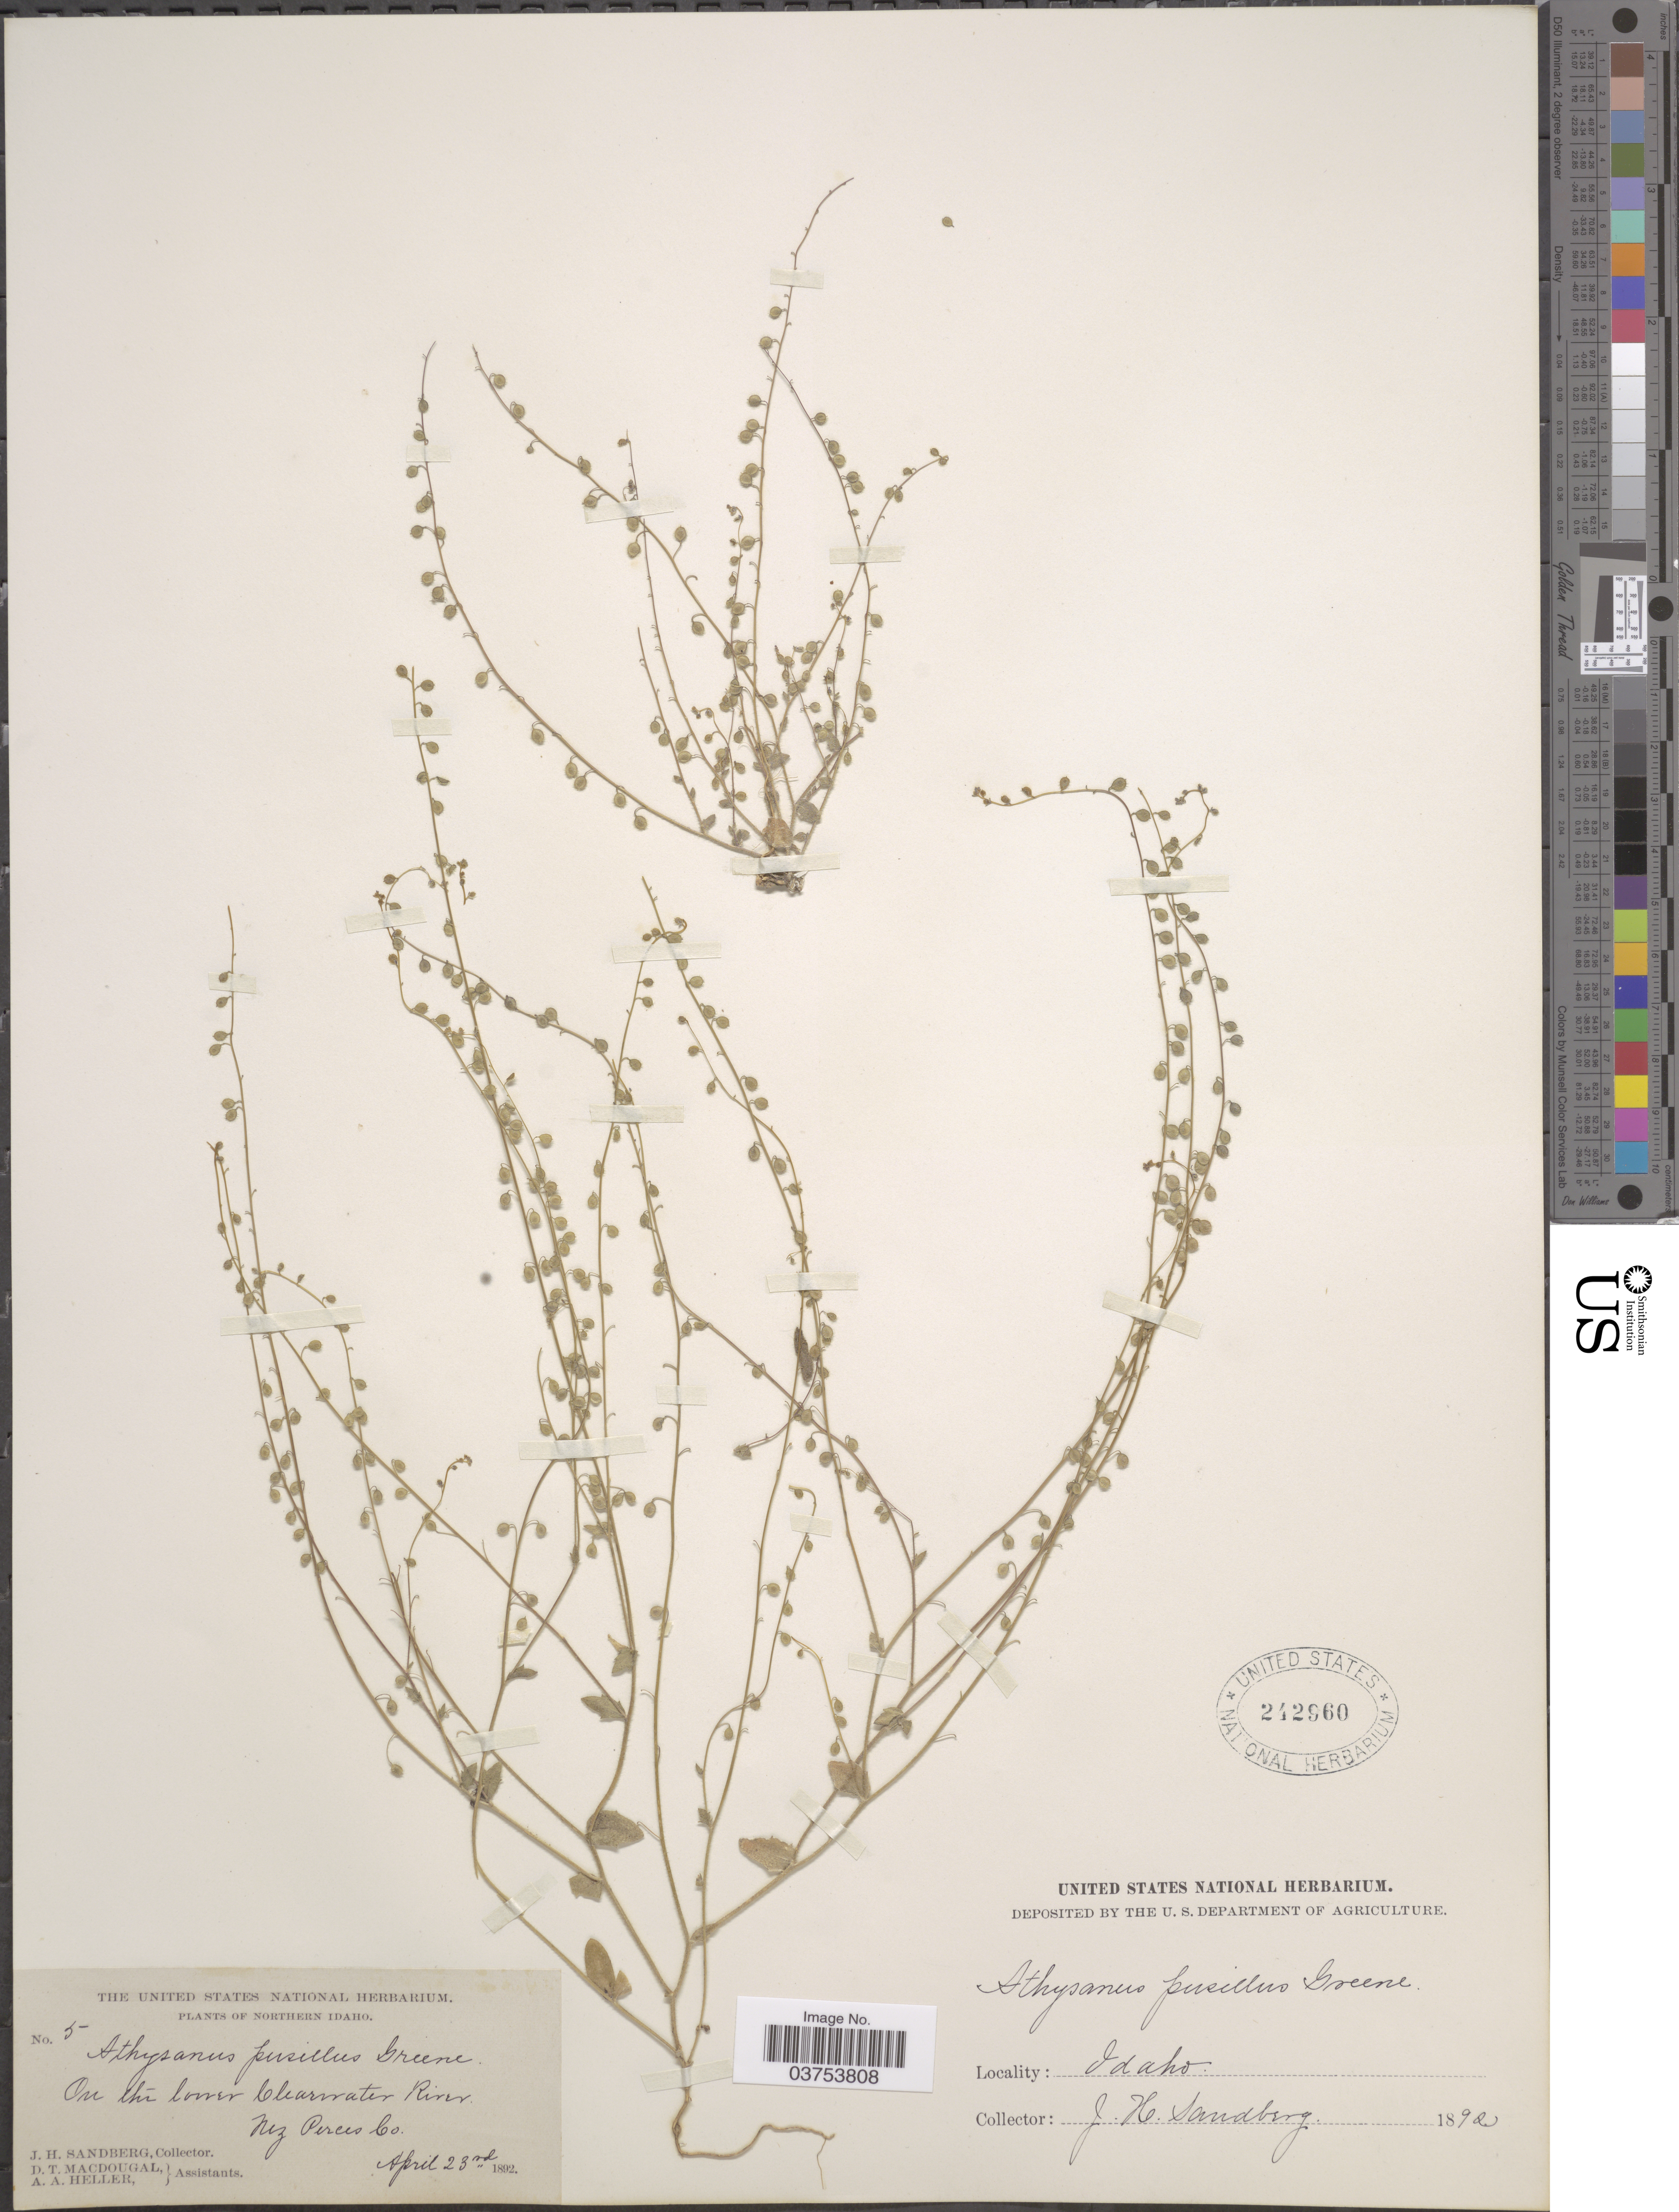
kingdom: Plantae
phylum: Tracheophyta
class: Magnoliopsida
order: Brassicales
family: Brassicaceae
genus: Athysanus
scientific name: Athysanus pusillus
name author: (Hook.) Greene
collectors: J. H. Sandberg, D. T. MacDougal & A. A. Heller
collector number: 5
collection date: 1892-04-23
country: United States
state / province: Idaho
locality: Northern Idaho. On the lower Clearwater River. Nez Perces Co.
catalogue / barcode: US 242960